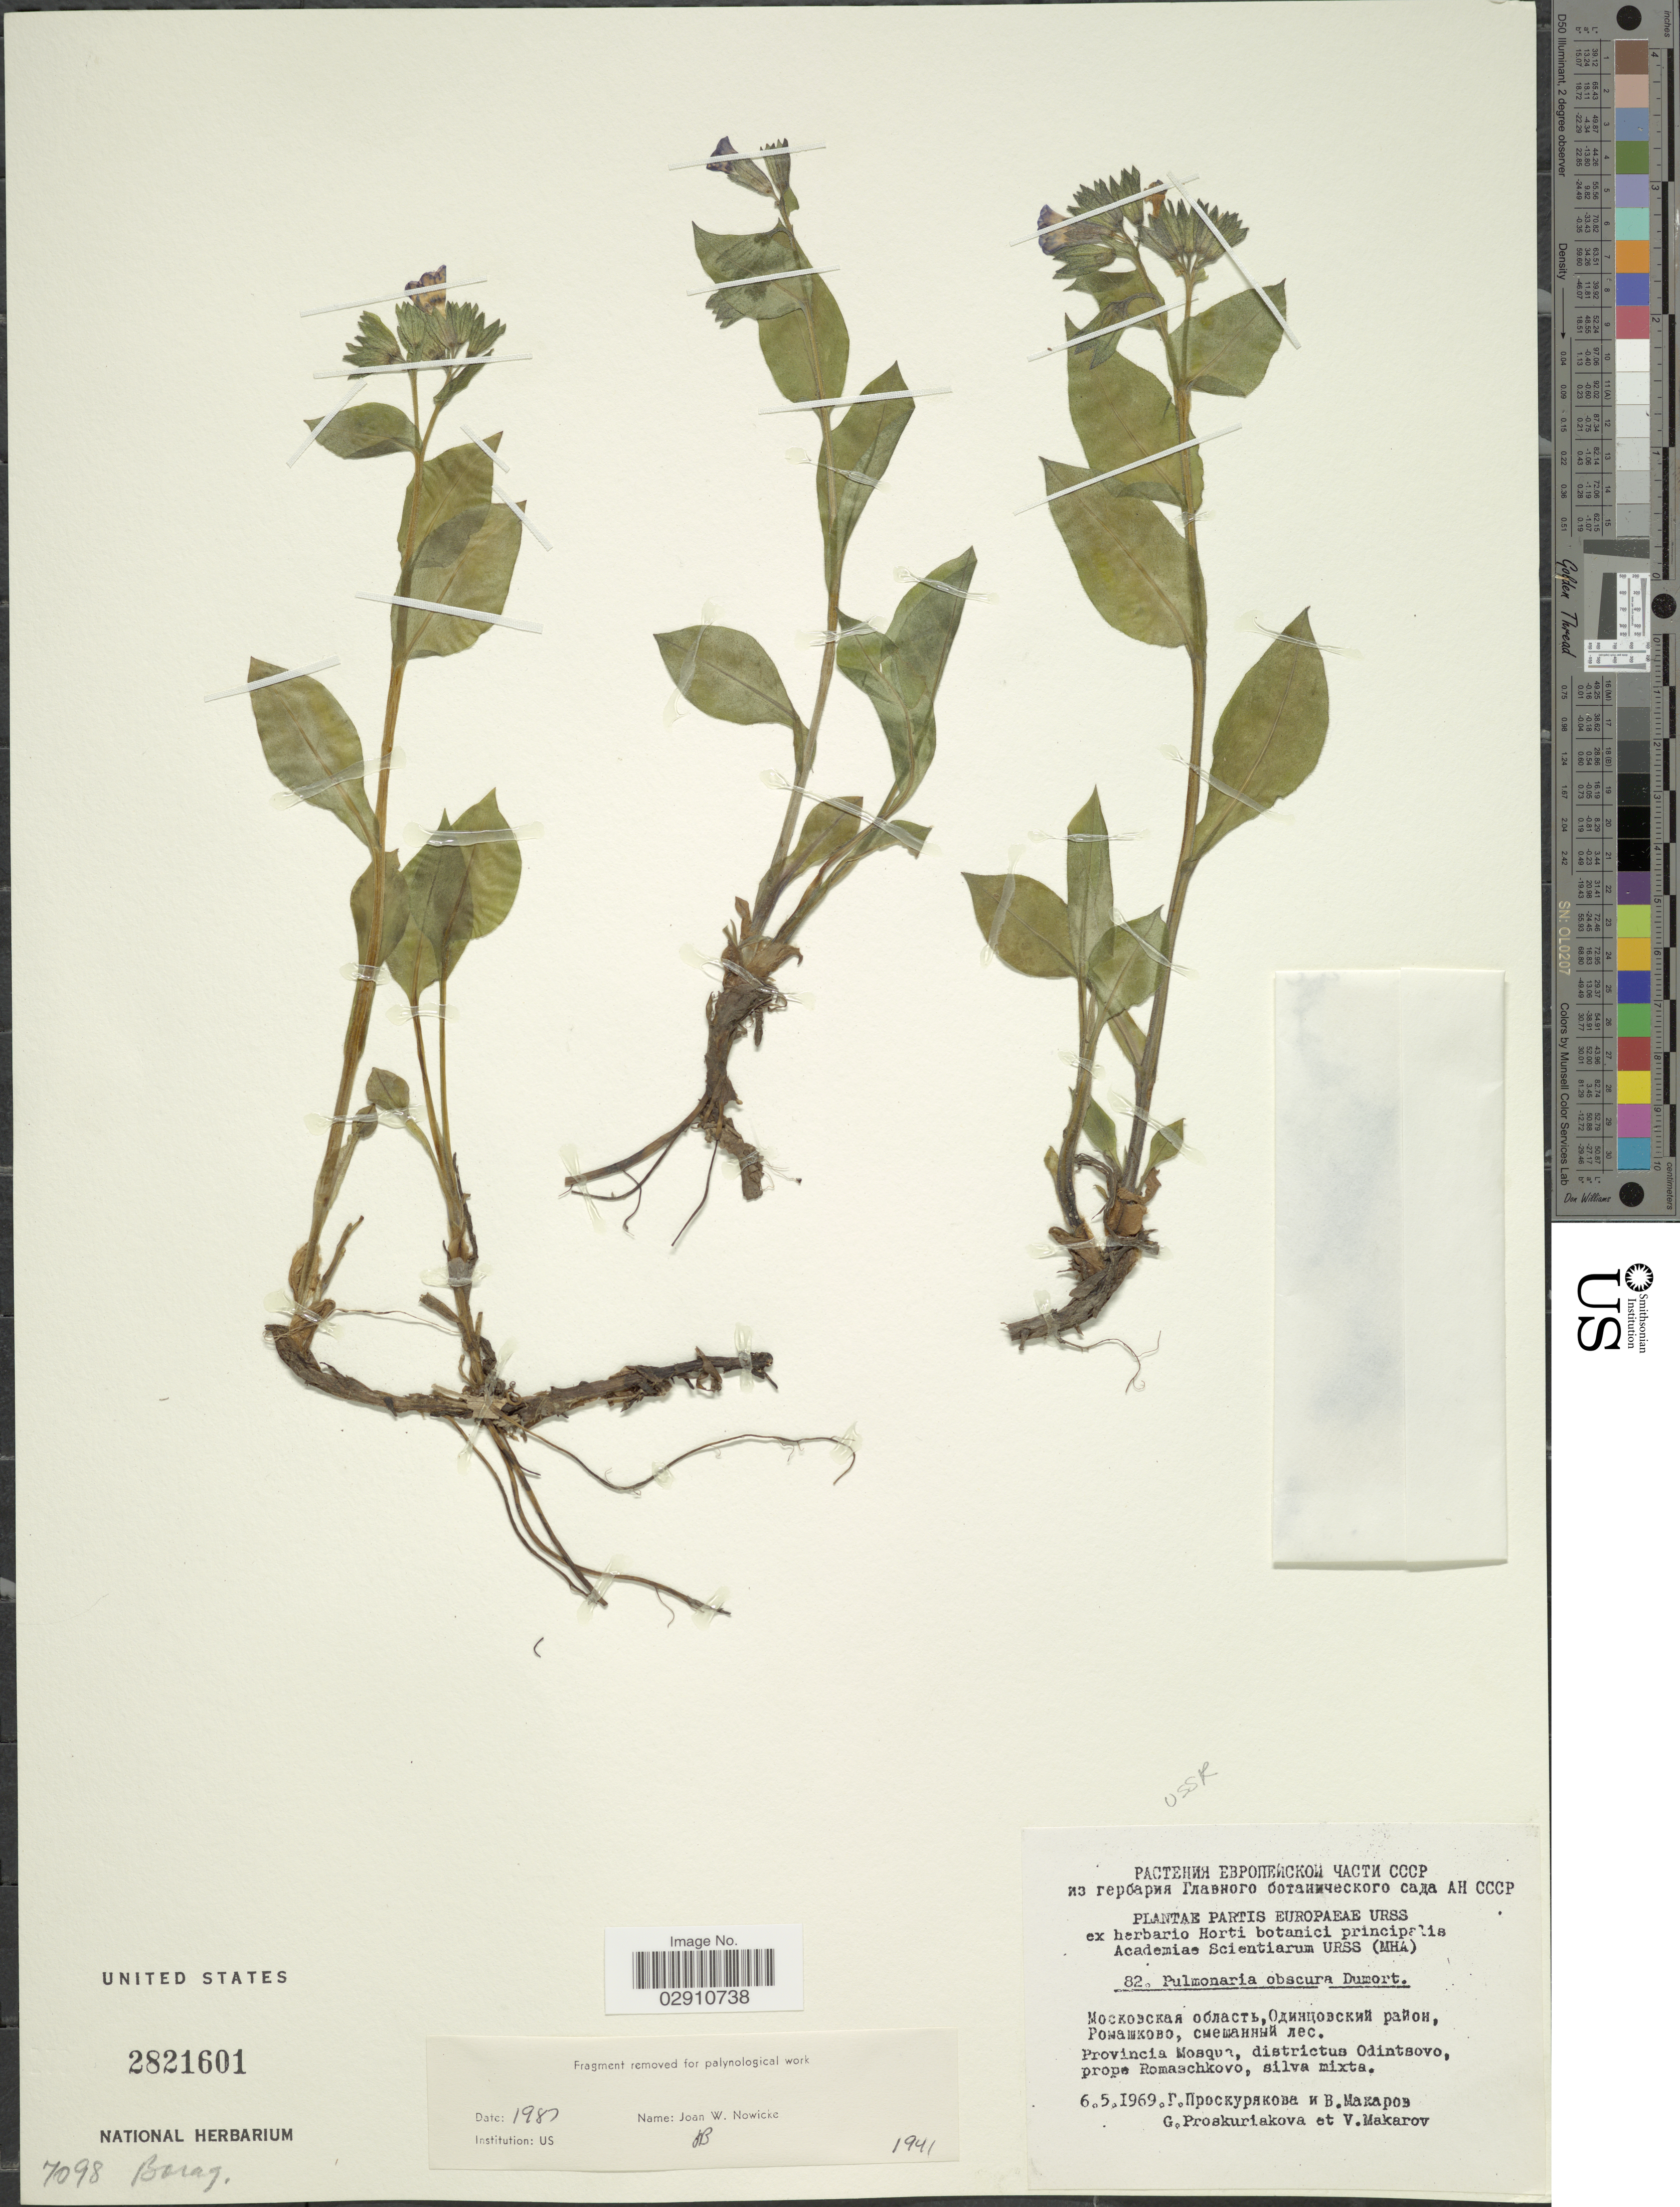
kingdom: Plantae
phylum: Tracheophyta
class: Magnoliopsida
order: Boraginales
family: Boraginaceae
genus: Pulmonaria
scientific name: Pulmonaria obscura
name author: Dumort.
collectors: G. Proskuriakova & V. Makarov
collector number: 82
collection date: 1969-05-06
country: Russian Federation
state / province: Moscow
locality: Provincia Mosqua, districtus Odintsovo, prope Romaschkovo, silva mixta.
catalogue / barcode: US 2821601